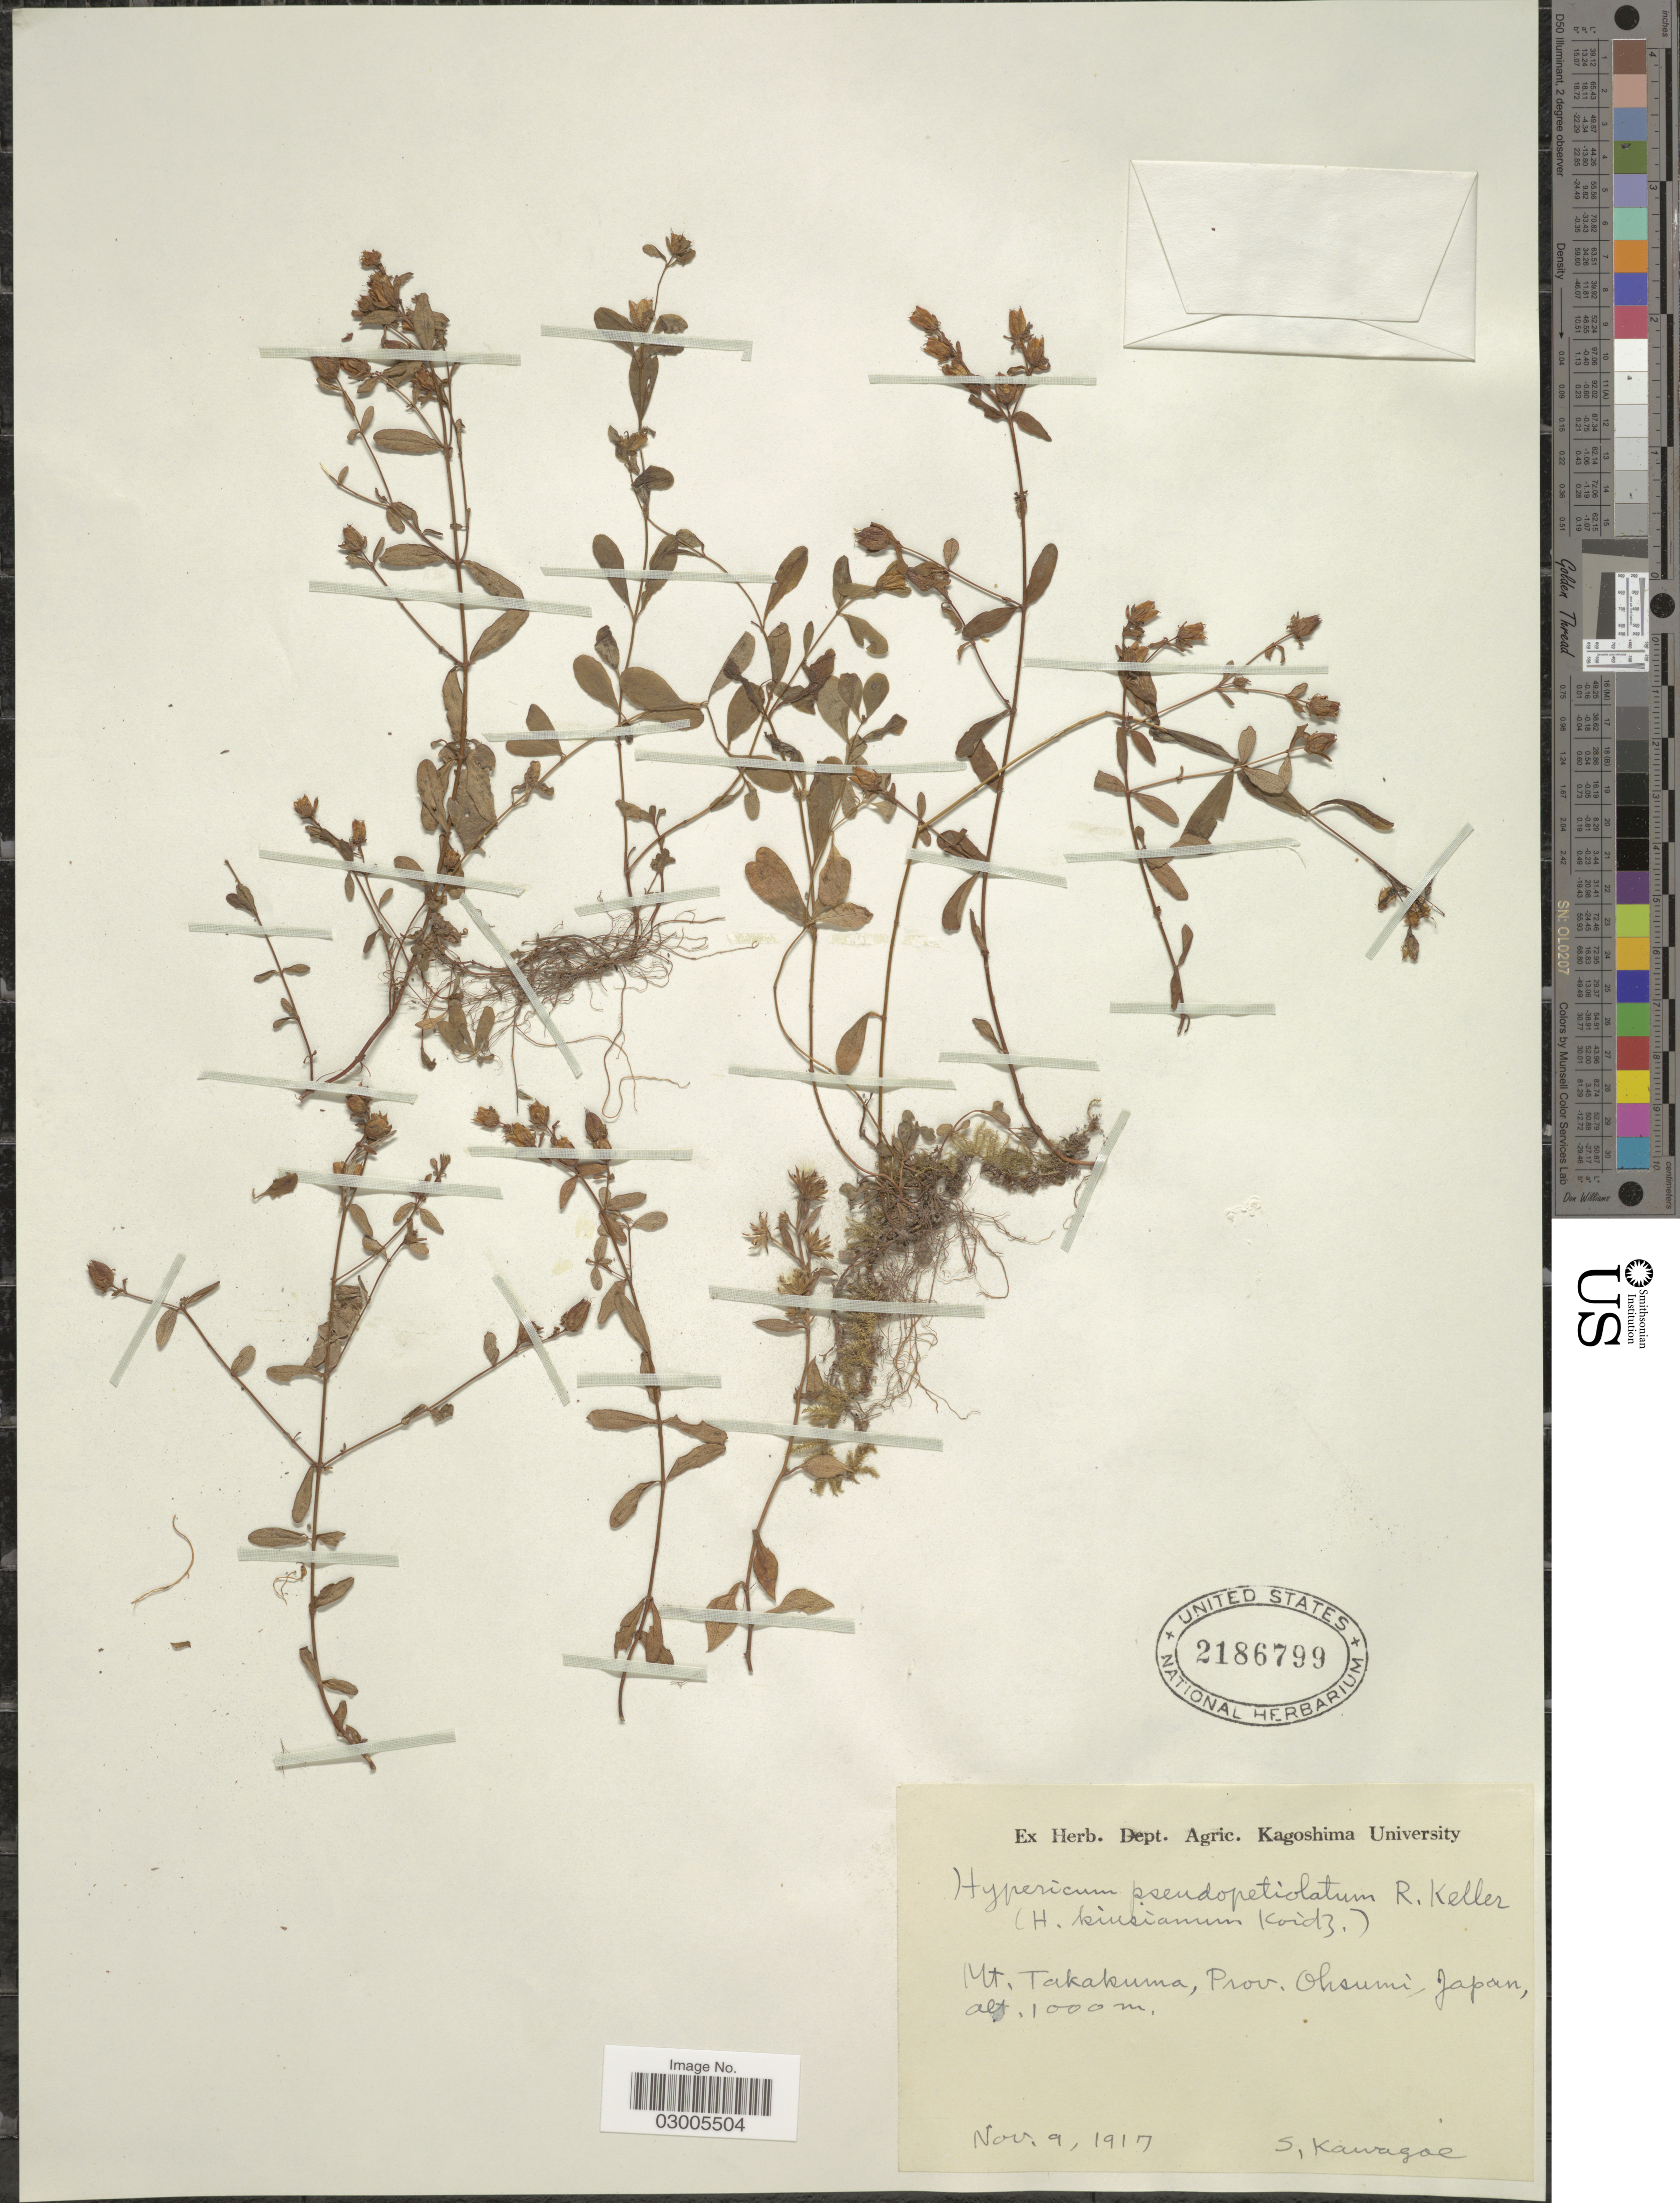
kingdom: Plantae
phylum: Tracheophyta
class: Magnoliopsida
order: Malpighiales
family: Hypericaceae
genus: Hypericum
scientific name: Hypericum pseudopetiolatum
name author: R. Keller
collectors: S. Kawagoe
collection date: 1917-11-09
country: Japan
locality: Mt. Takakuma, Prov. Ohsumi.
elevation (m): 1000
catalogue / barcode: US 2186799